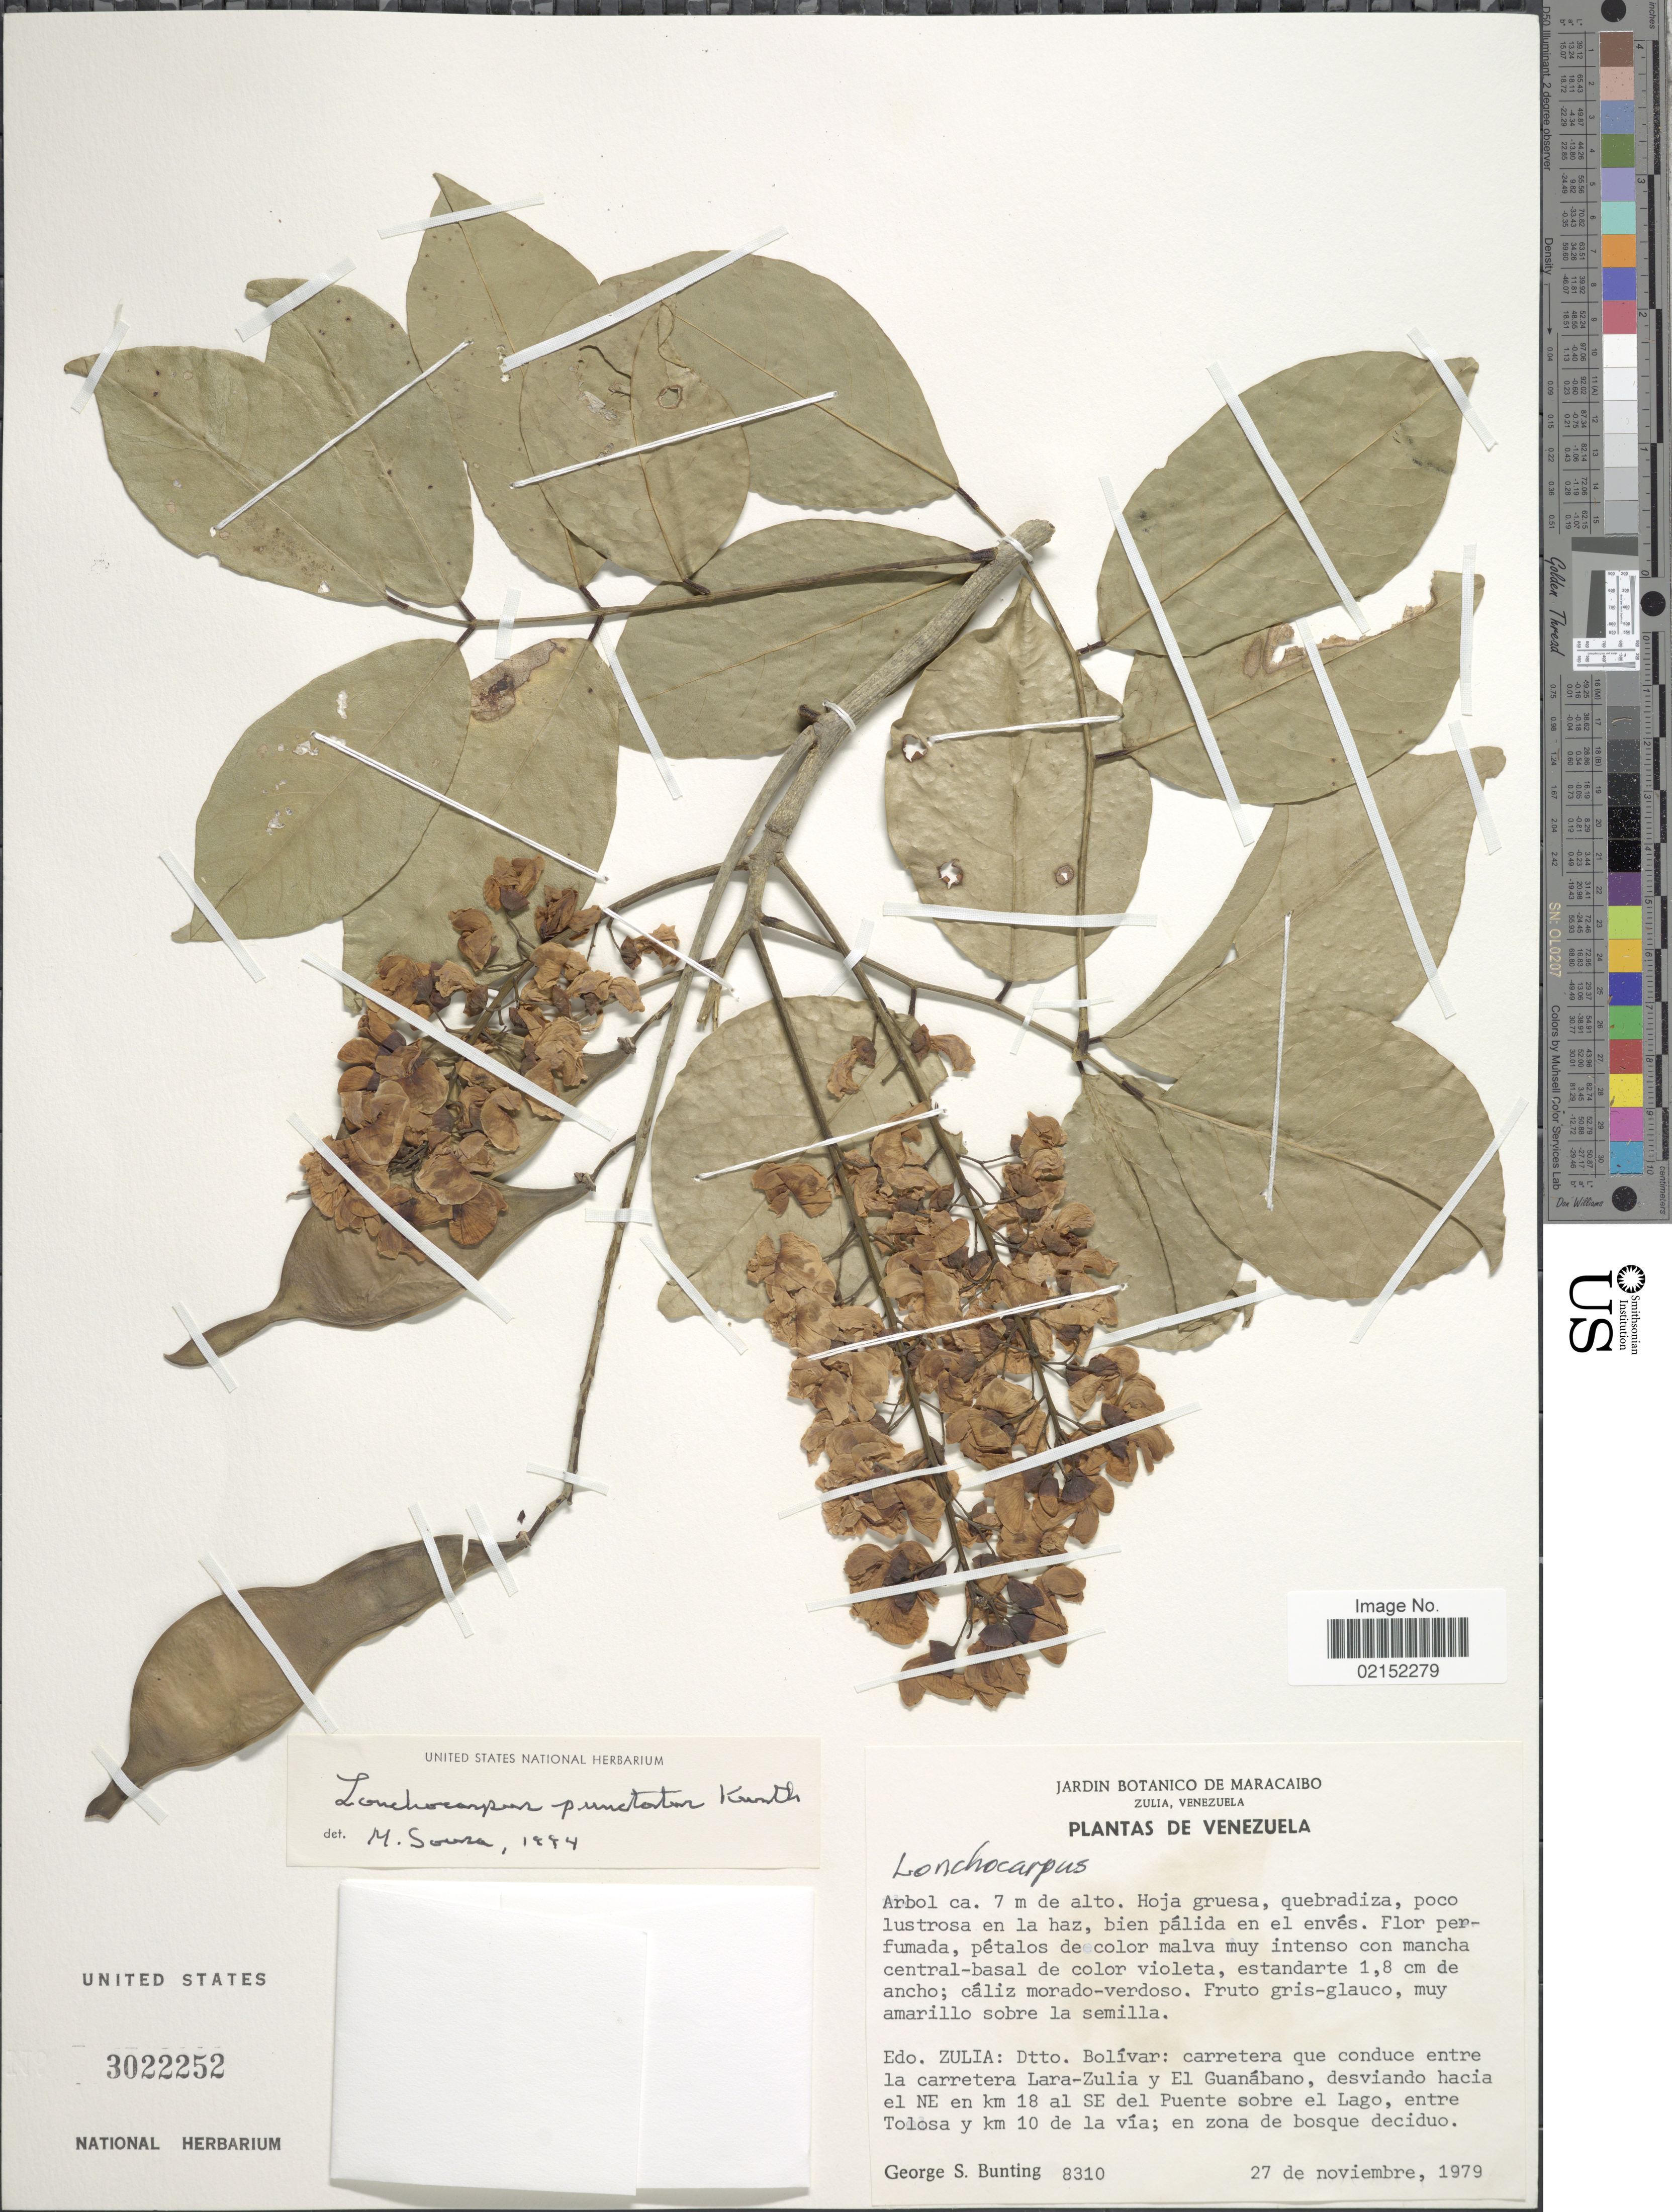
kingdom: Plantae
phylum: Tracheophyta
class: Magnoliopsida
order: Fabales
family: Fabaceae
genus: Lonchocarpus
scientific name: Lonchocarpus punctatus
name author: Kunth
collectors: G. S. Bunting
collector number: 8310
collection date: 1979-11-27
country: Venezuela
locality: Edo. Zulia: Dtto. Bolivar: carretera que conduce entre la carretera Lara-Zulia y El Guanabano, desviando hacia el NE en km 18 al SE del Puente sobre el Lago, entre Tolosa y km 10 de la via; en zona de bosque deciduo.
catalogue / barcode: US 3022252